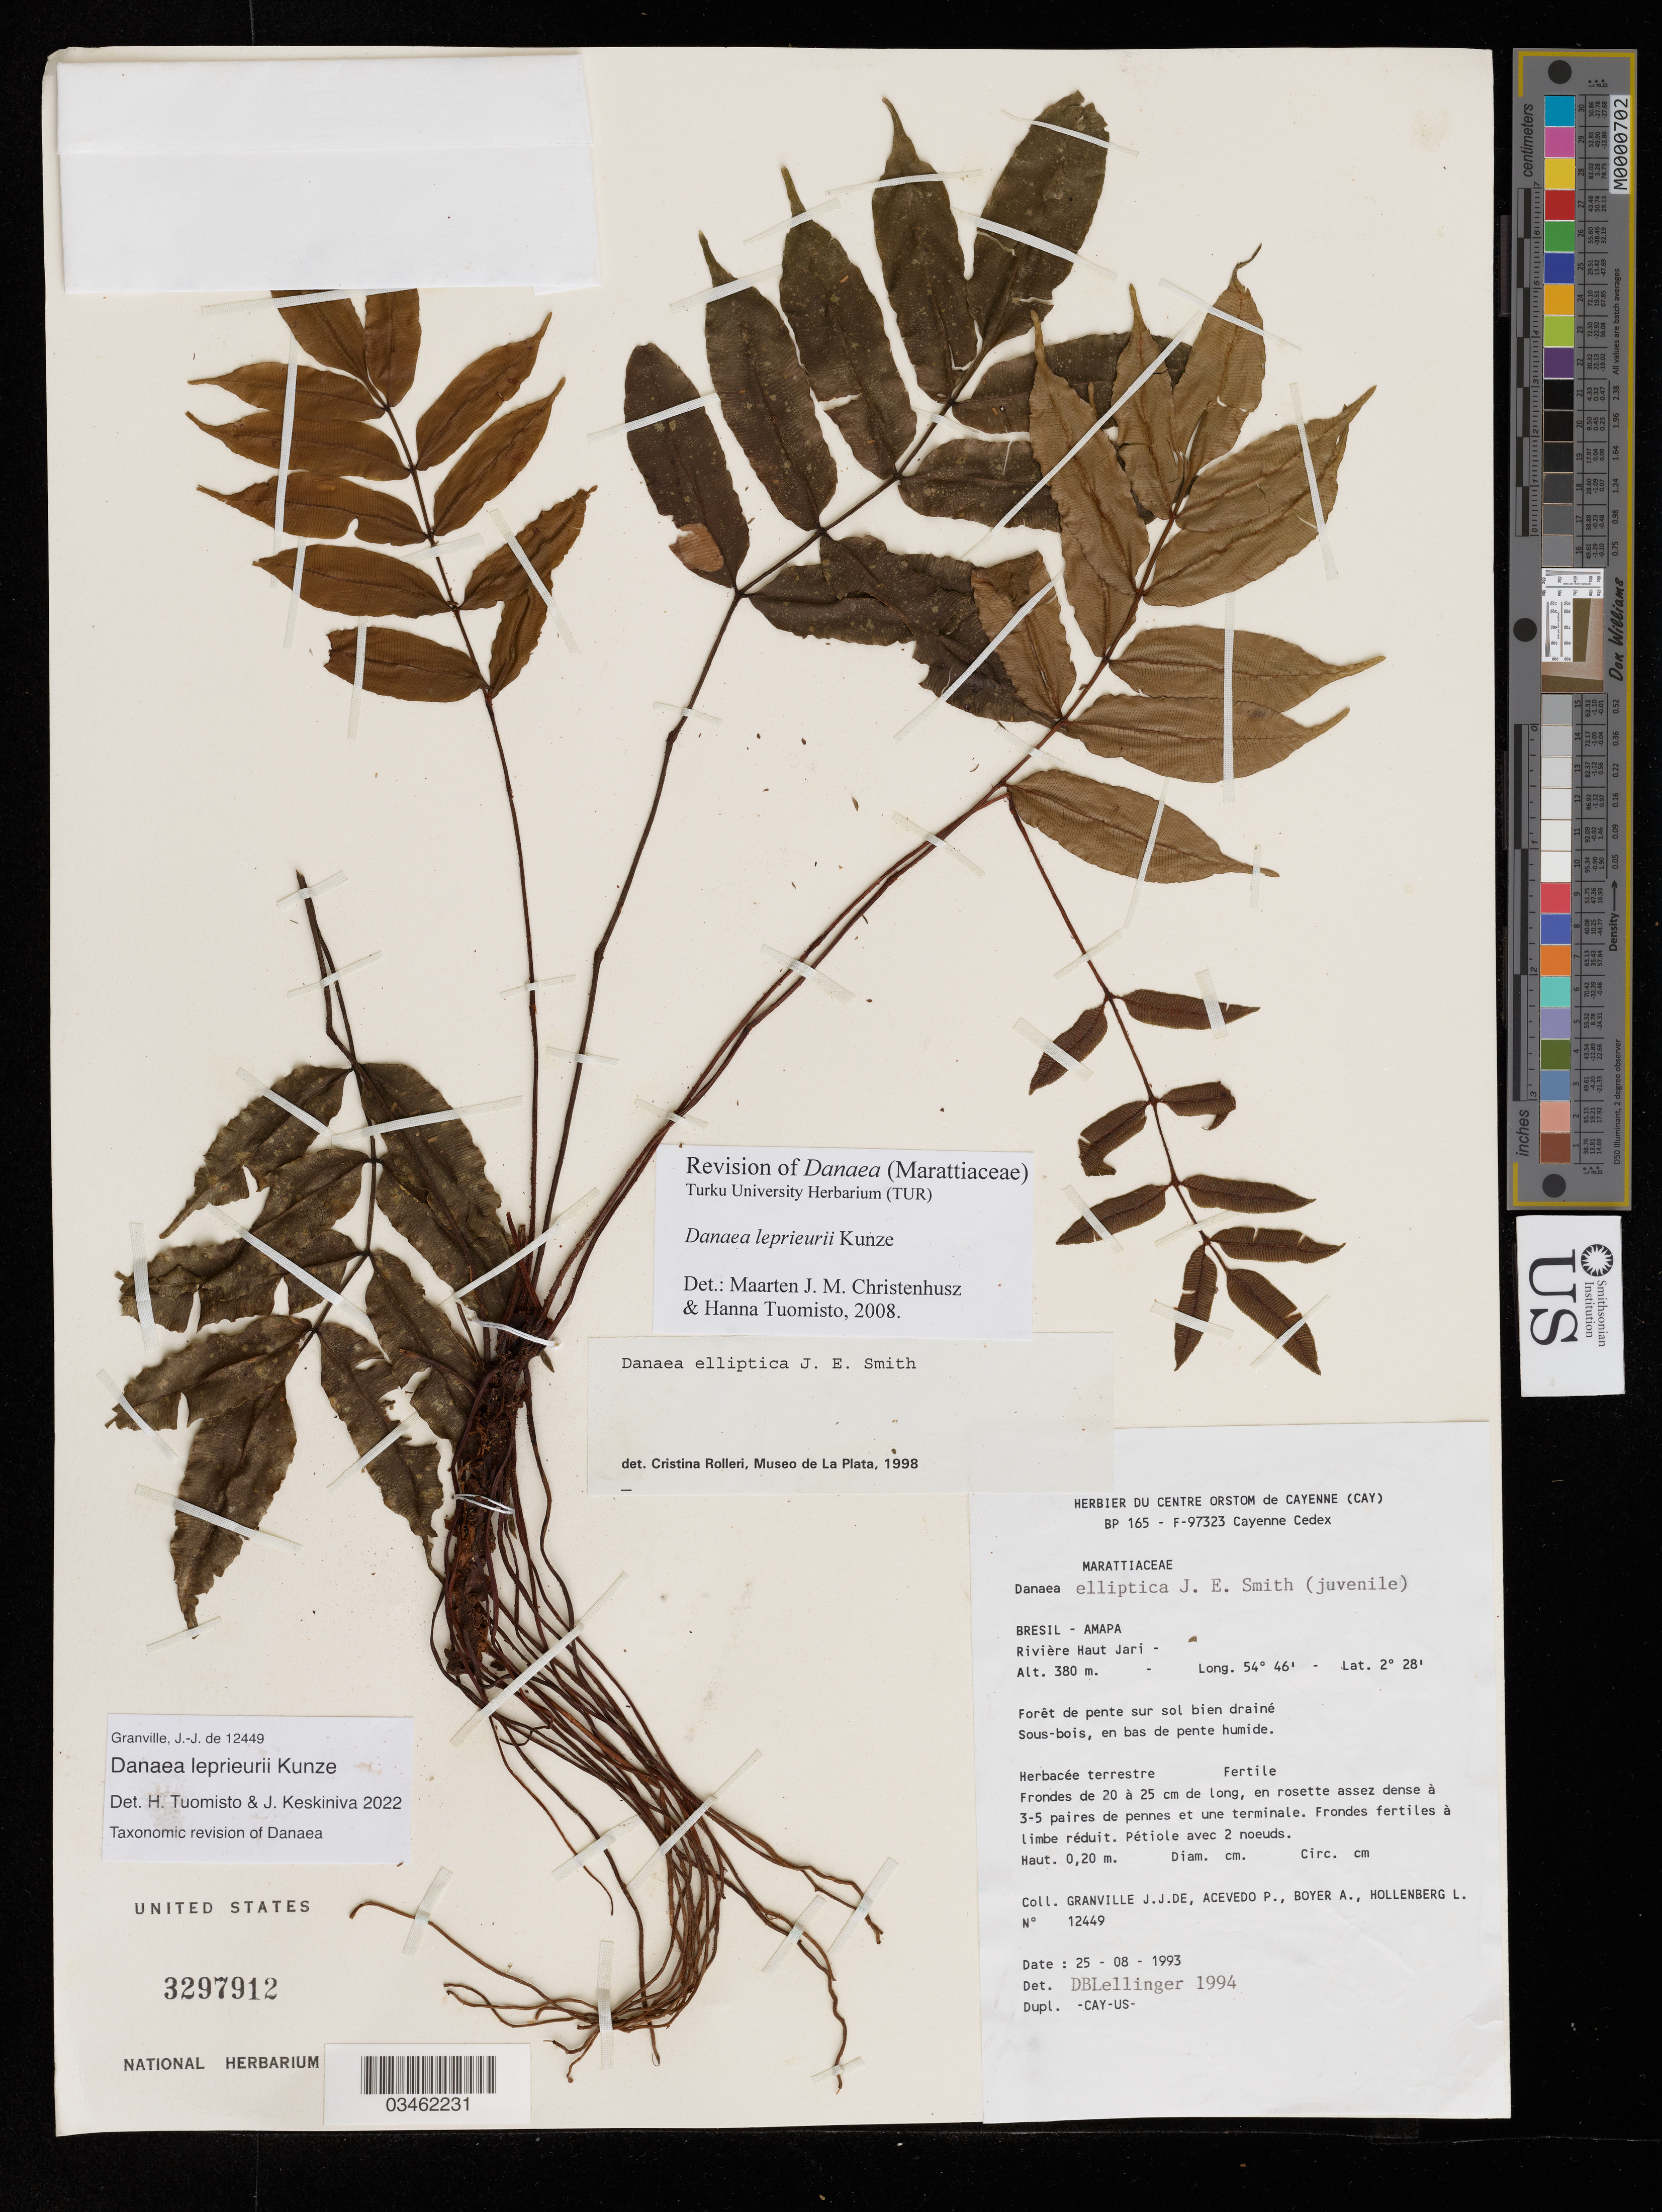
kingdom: Plantae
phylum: Tracheophyta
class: Polypodiopsida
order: Marattiales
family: Marattiaceae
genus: Danaea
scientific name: Danaea leprieurii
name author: Kunze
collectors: J.-J. de Granville, P. Acevedo, A. Boyer & L. A. Hollenberg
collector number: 12449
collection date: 1993-08-25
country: Brazil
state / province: Amapá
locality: Rivière Haut Jari.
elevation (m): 380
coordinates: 54 46 ?, 54 46 ?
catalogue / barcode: US 3297912